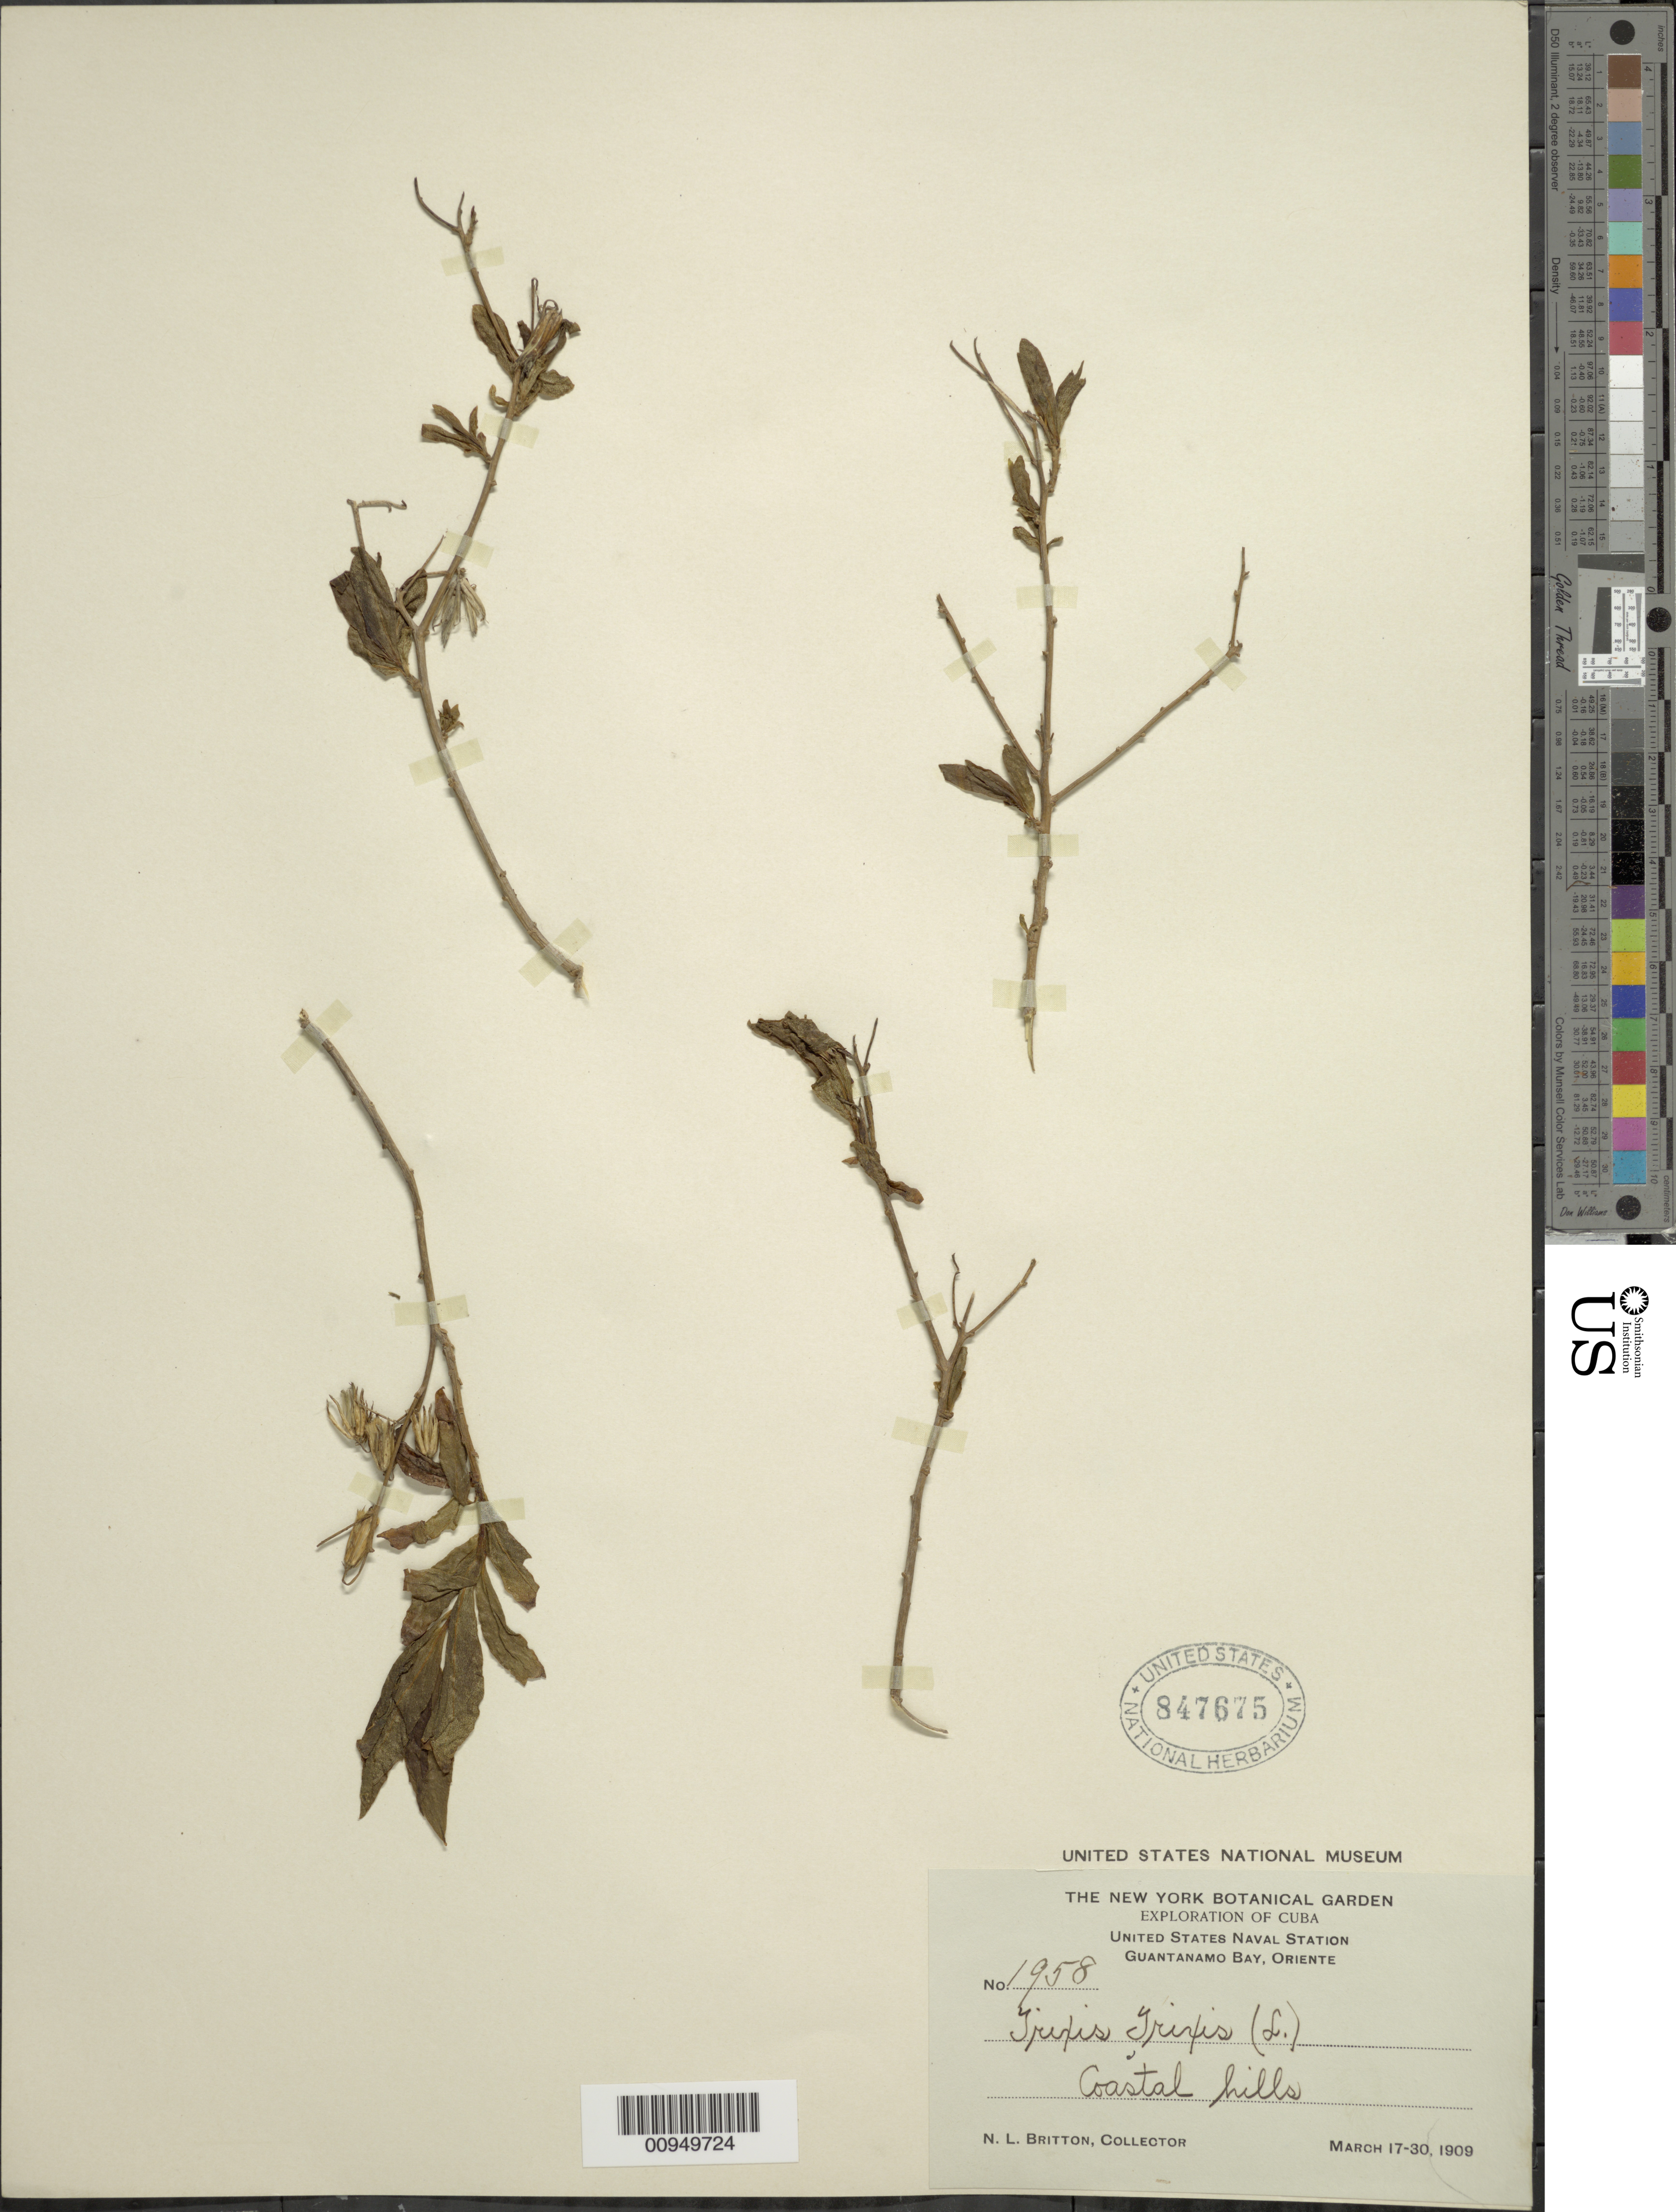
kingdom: Plantae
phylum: Tracheophyta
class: Magnoliopsida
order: Asterales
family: Asteraceae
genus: Trixis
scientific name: Trixis inula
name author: Crantz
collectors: N. Britton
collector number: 1958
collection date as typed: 17 Mar 1909 to 30 Mar 1909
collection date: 1909-03-17/1909-03-30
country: Cuba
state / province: Guantanamo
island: Cuba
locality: Guantánamo Bay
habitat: Coastal hills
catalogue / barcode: US 847675